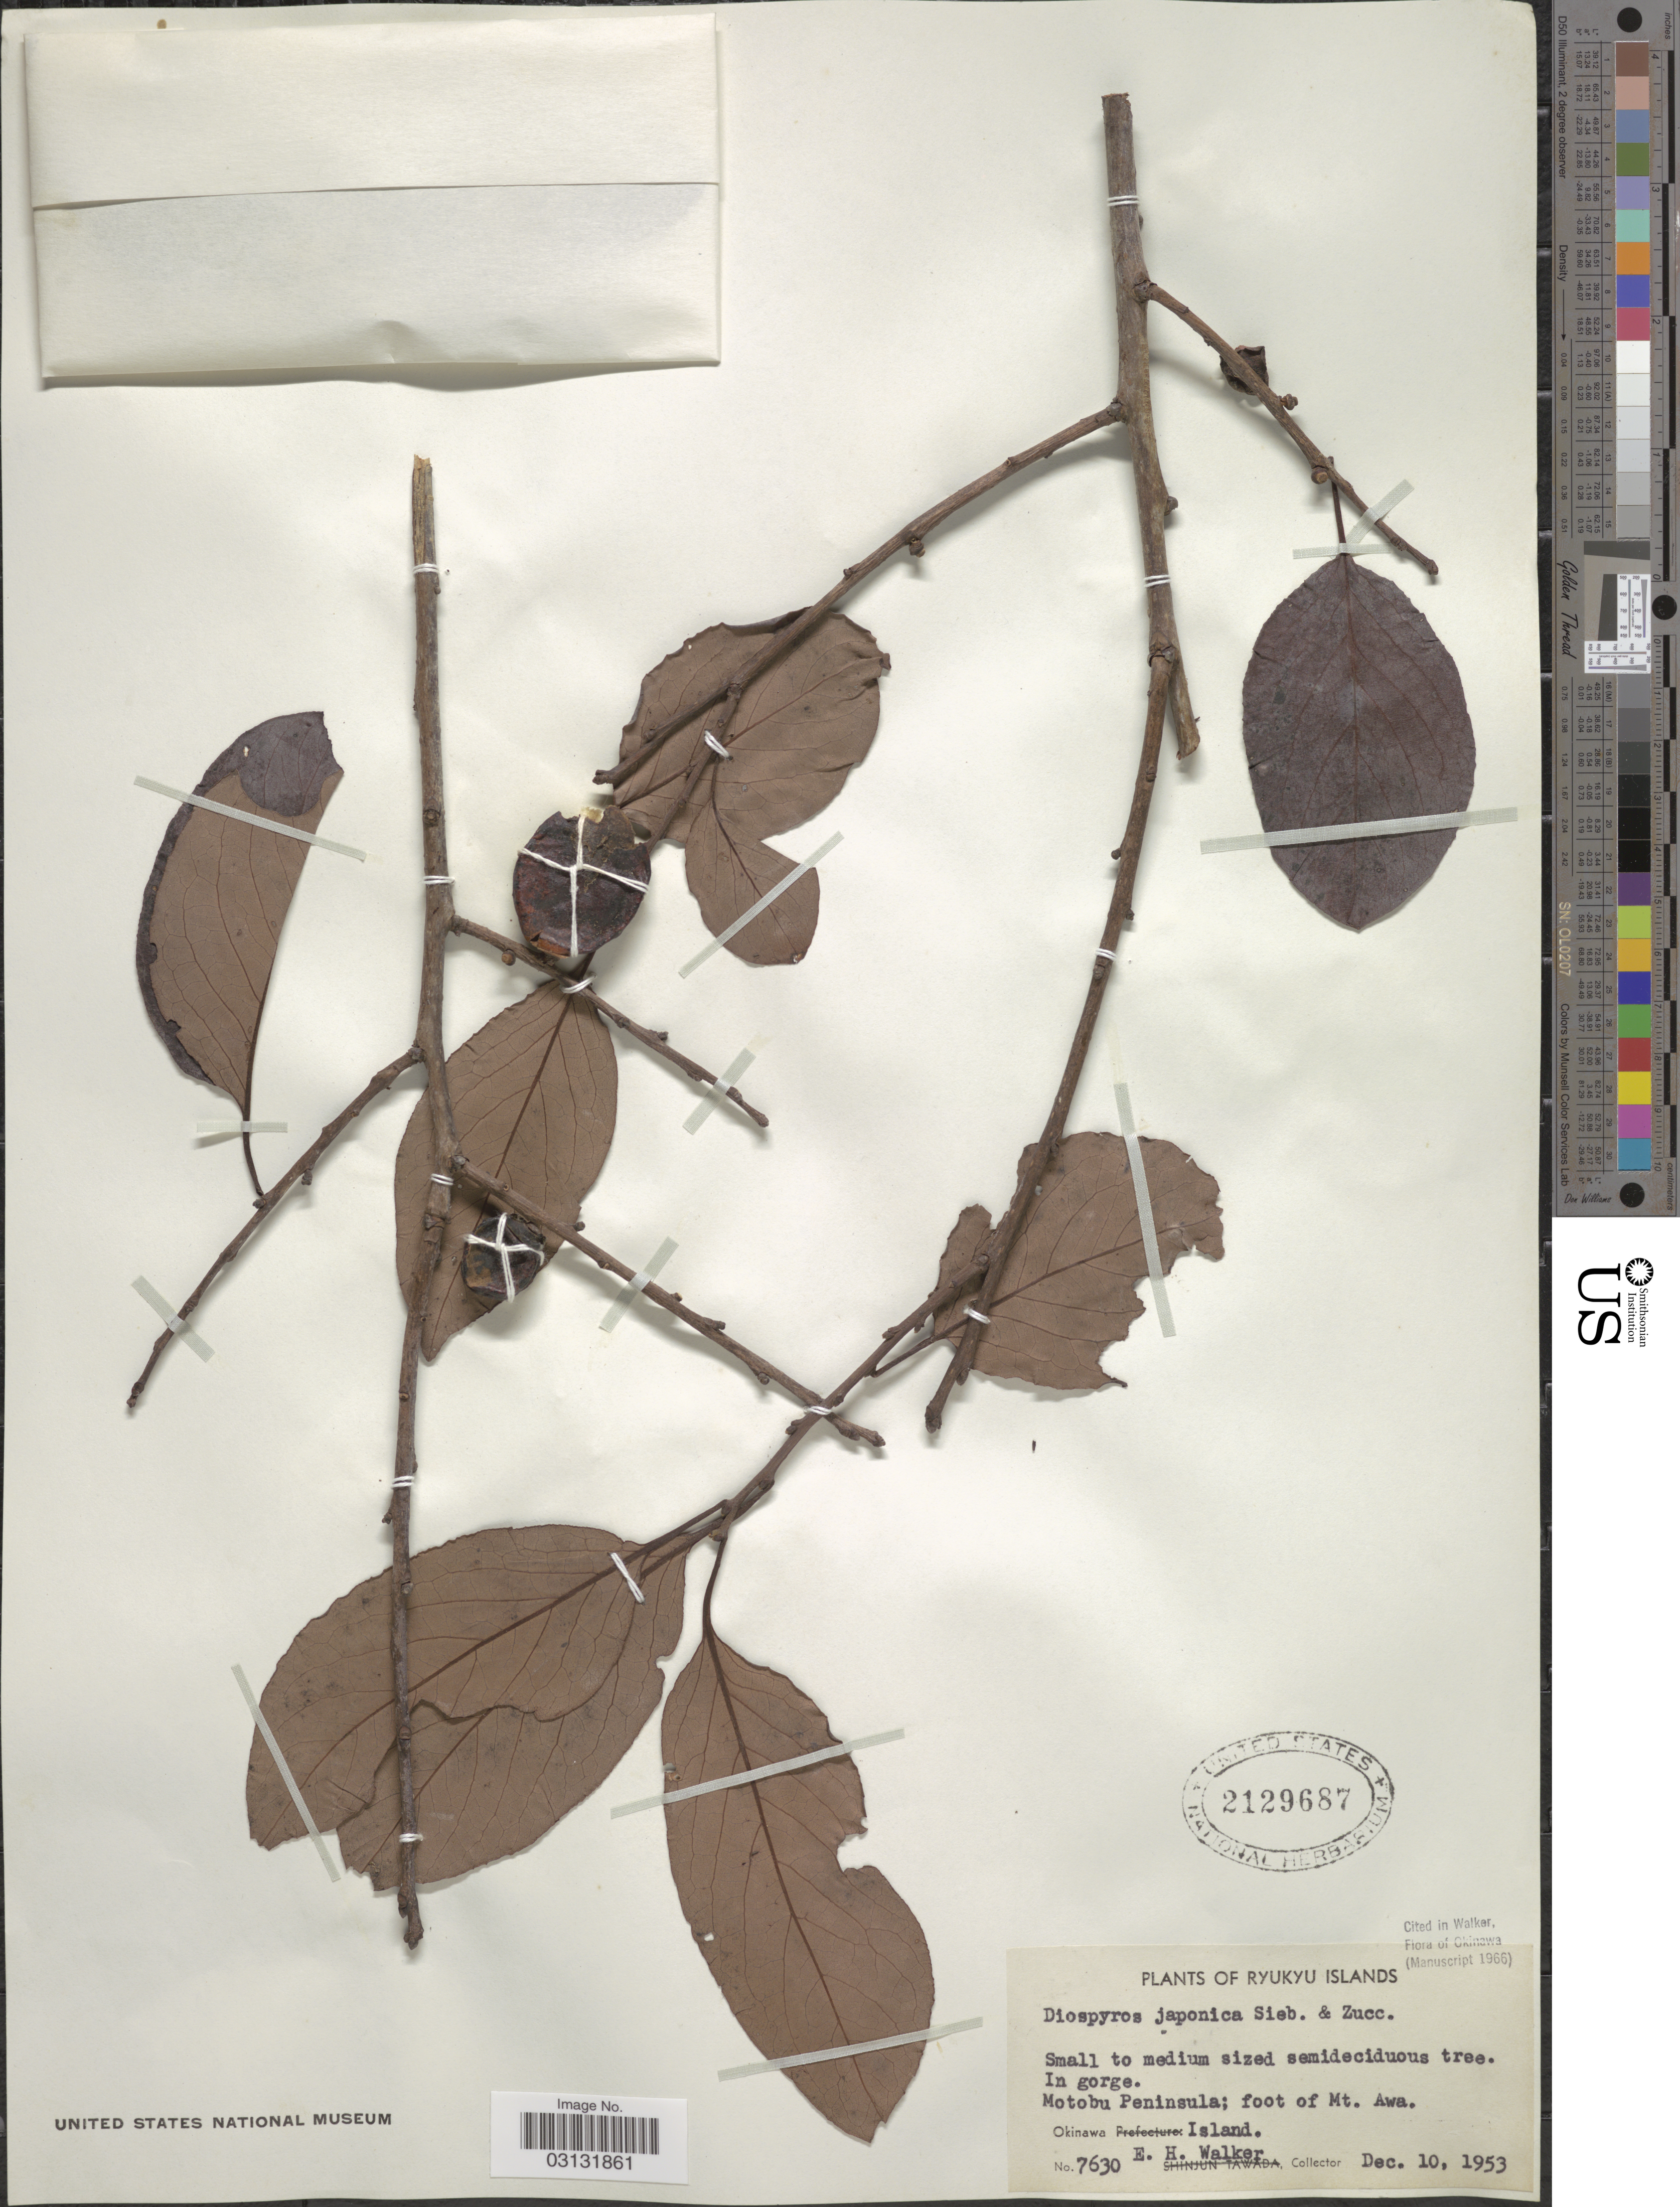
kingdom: Plantae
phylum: Tracheophyta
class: Magnoliopsida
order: Ericales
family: Ebenaceae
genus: Diospyros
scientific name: Diospyros japonica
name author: Siebold & Zucc.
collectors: E. H. Walker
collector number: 7630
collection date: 1953-12-10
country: Japan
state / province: Okinawa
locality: Ryukyu Islands. Motobu Peninsula; foot of Mt. Awa. Okinawa Island.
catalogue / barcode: US 2129687